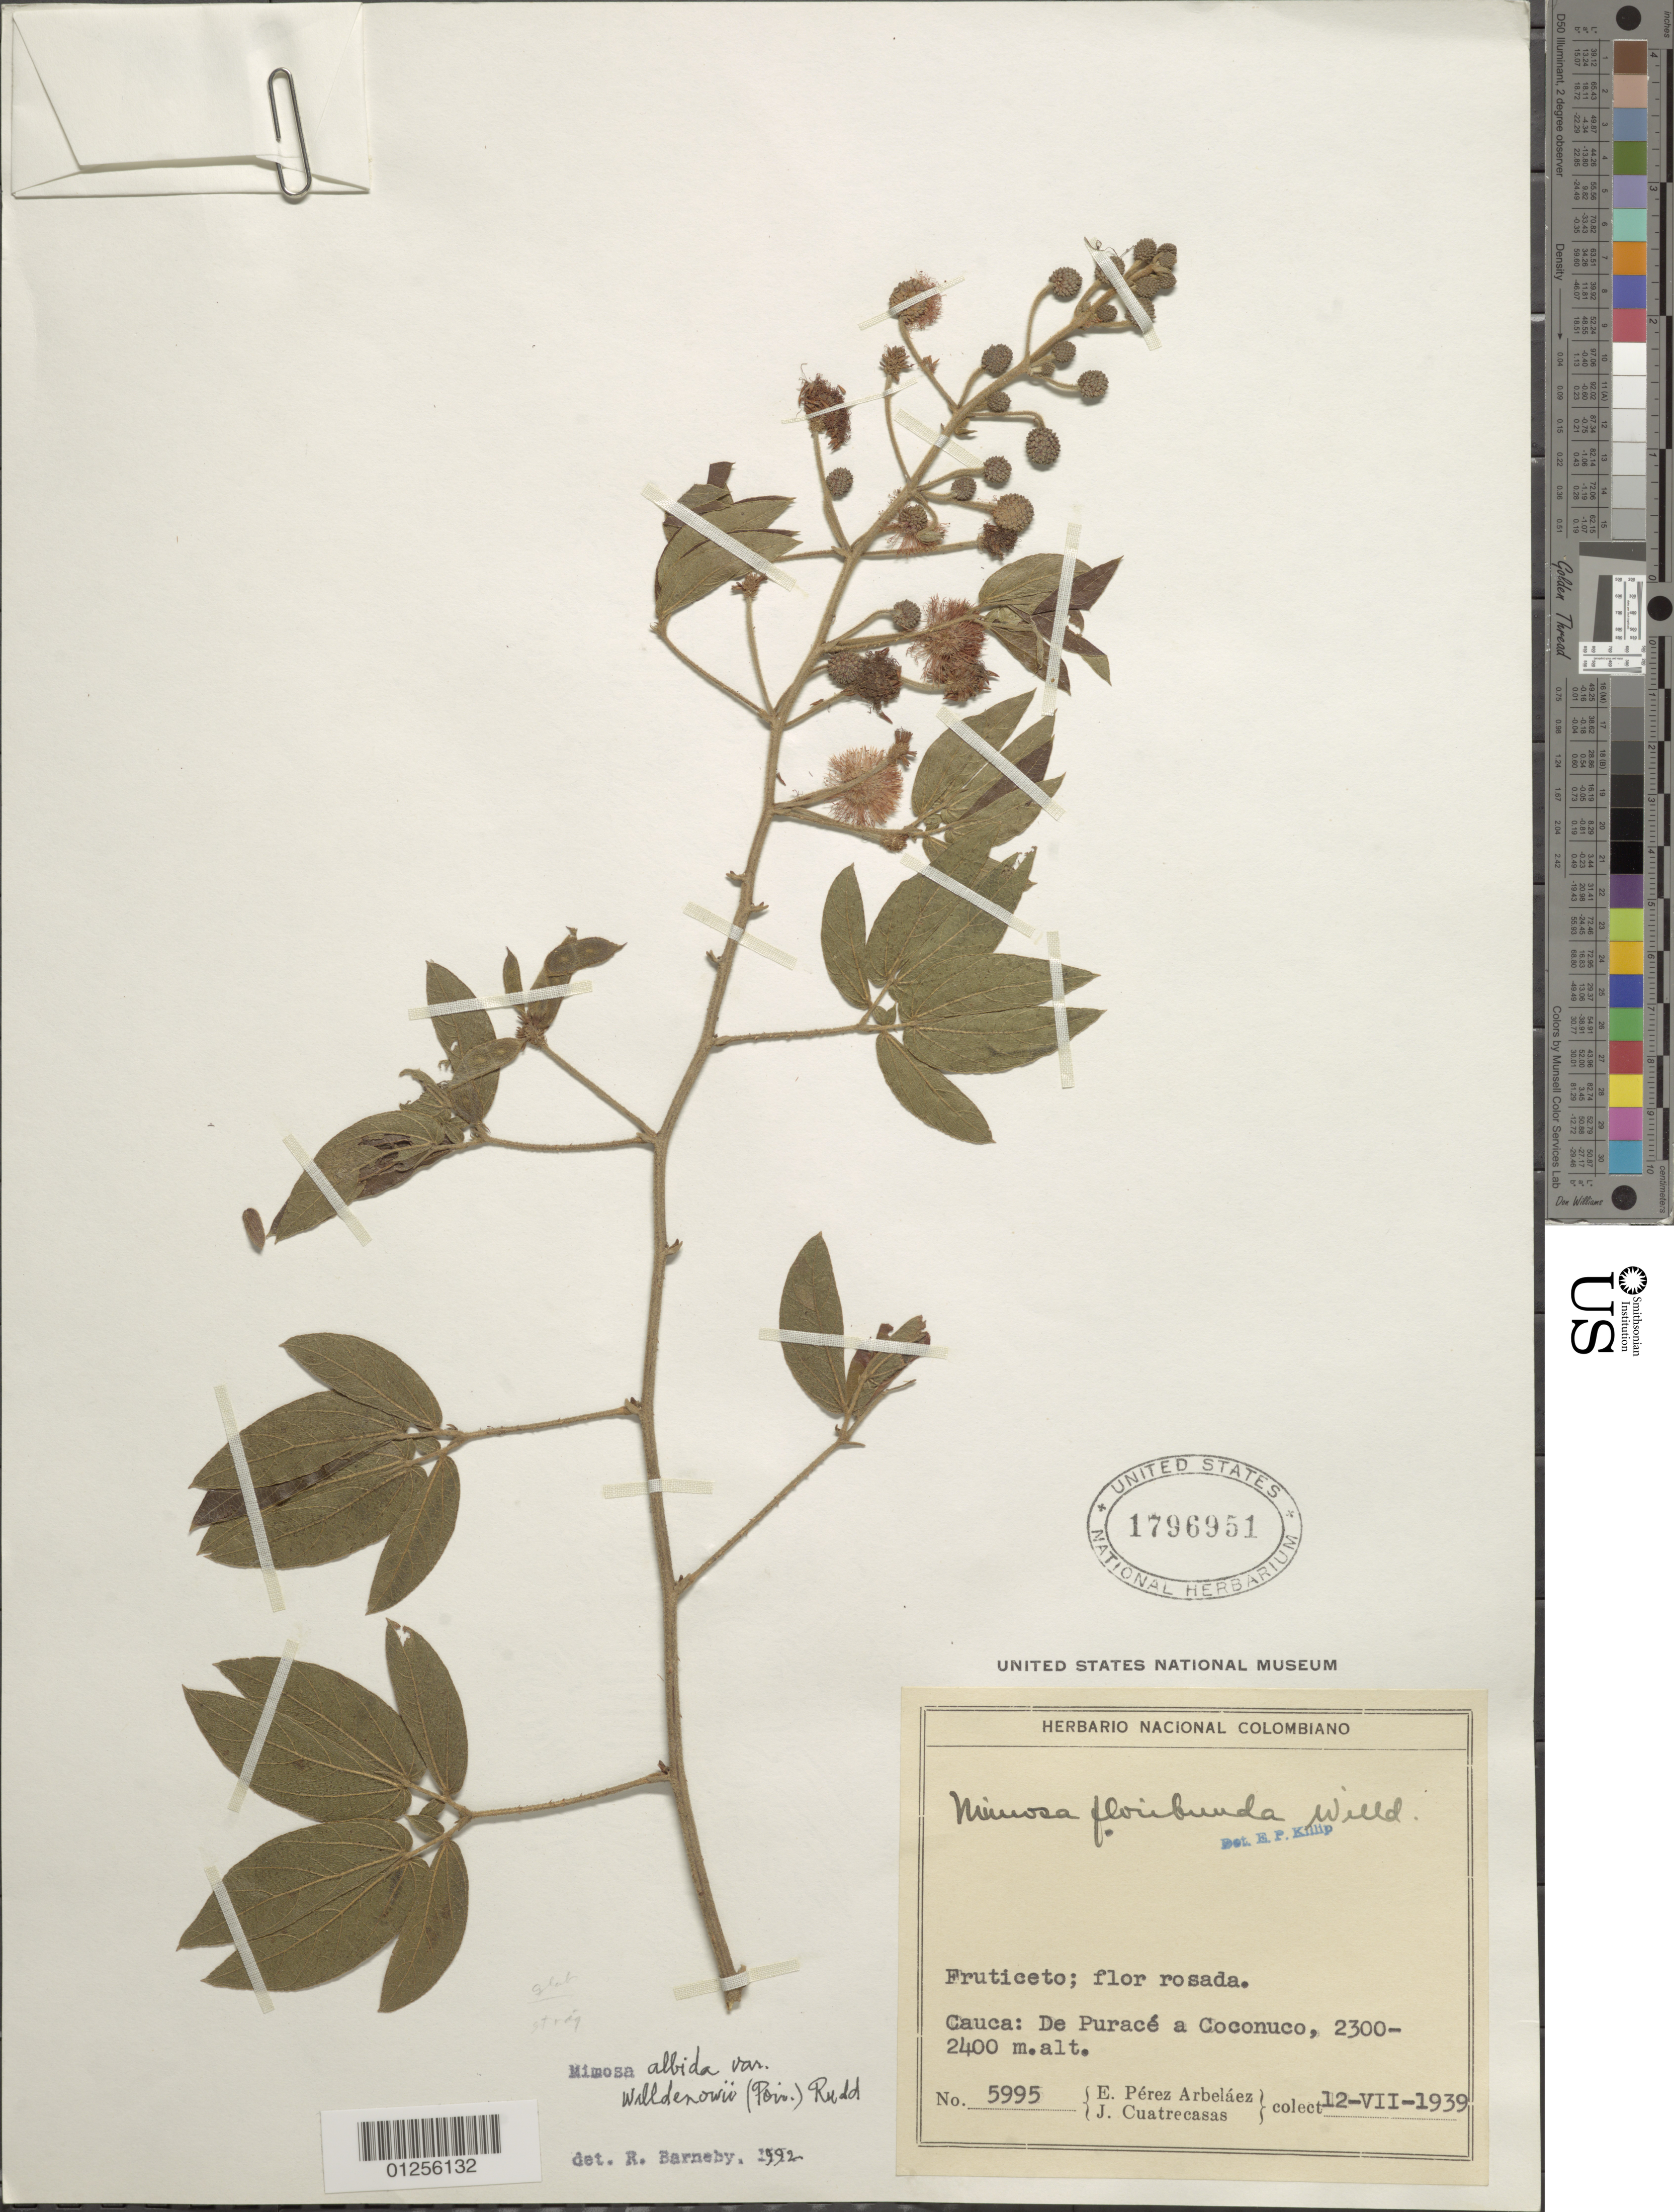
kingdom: Plantae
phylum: Tracheophyta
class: Magnoliopsida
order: Fabales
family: Fabaceae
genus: Mimosa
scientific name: Mimosa albida var. willdenowii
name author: (Poir.) Rudd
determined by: Barneby, Rupert C., (NY)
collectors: E. Pérez Arbeláez & J. Cuatrecasas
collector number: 5995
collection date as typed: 12 Jul 1939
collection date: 1939-07-12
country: Colombia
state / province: Cauca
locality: Dep. Cauca: Entre Puracé y Coconuco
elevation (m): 2300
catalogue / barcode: US 1796951